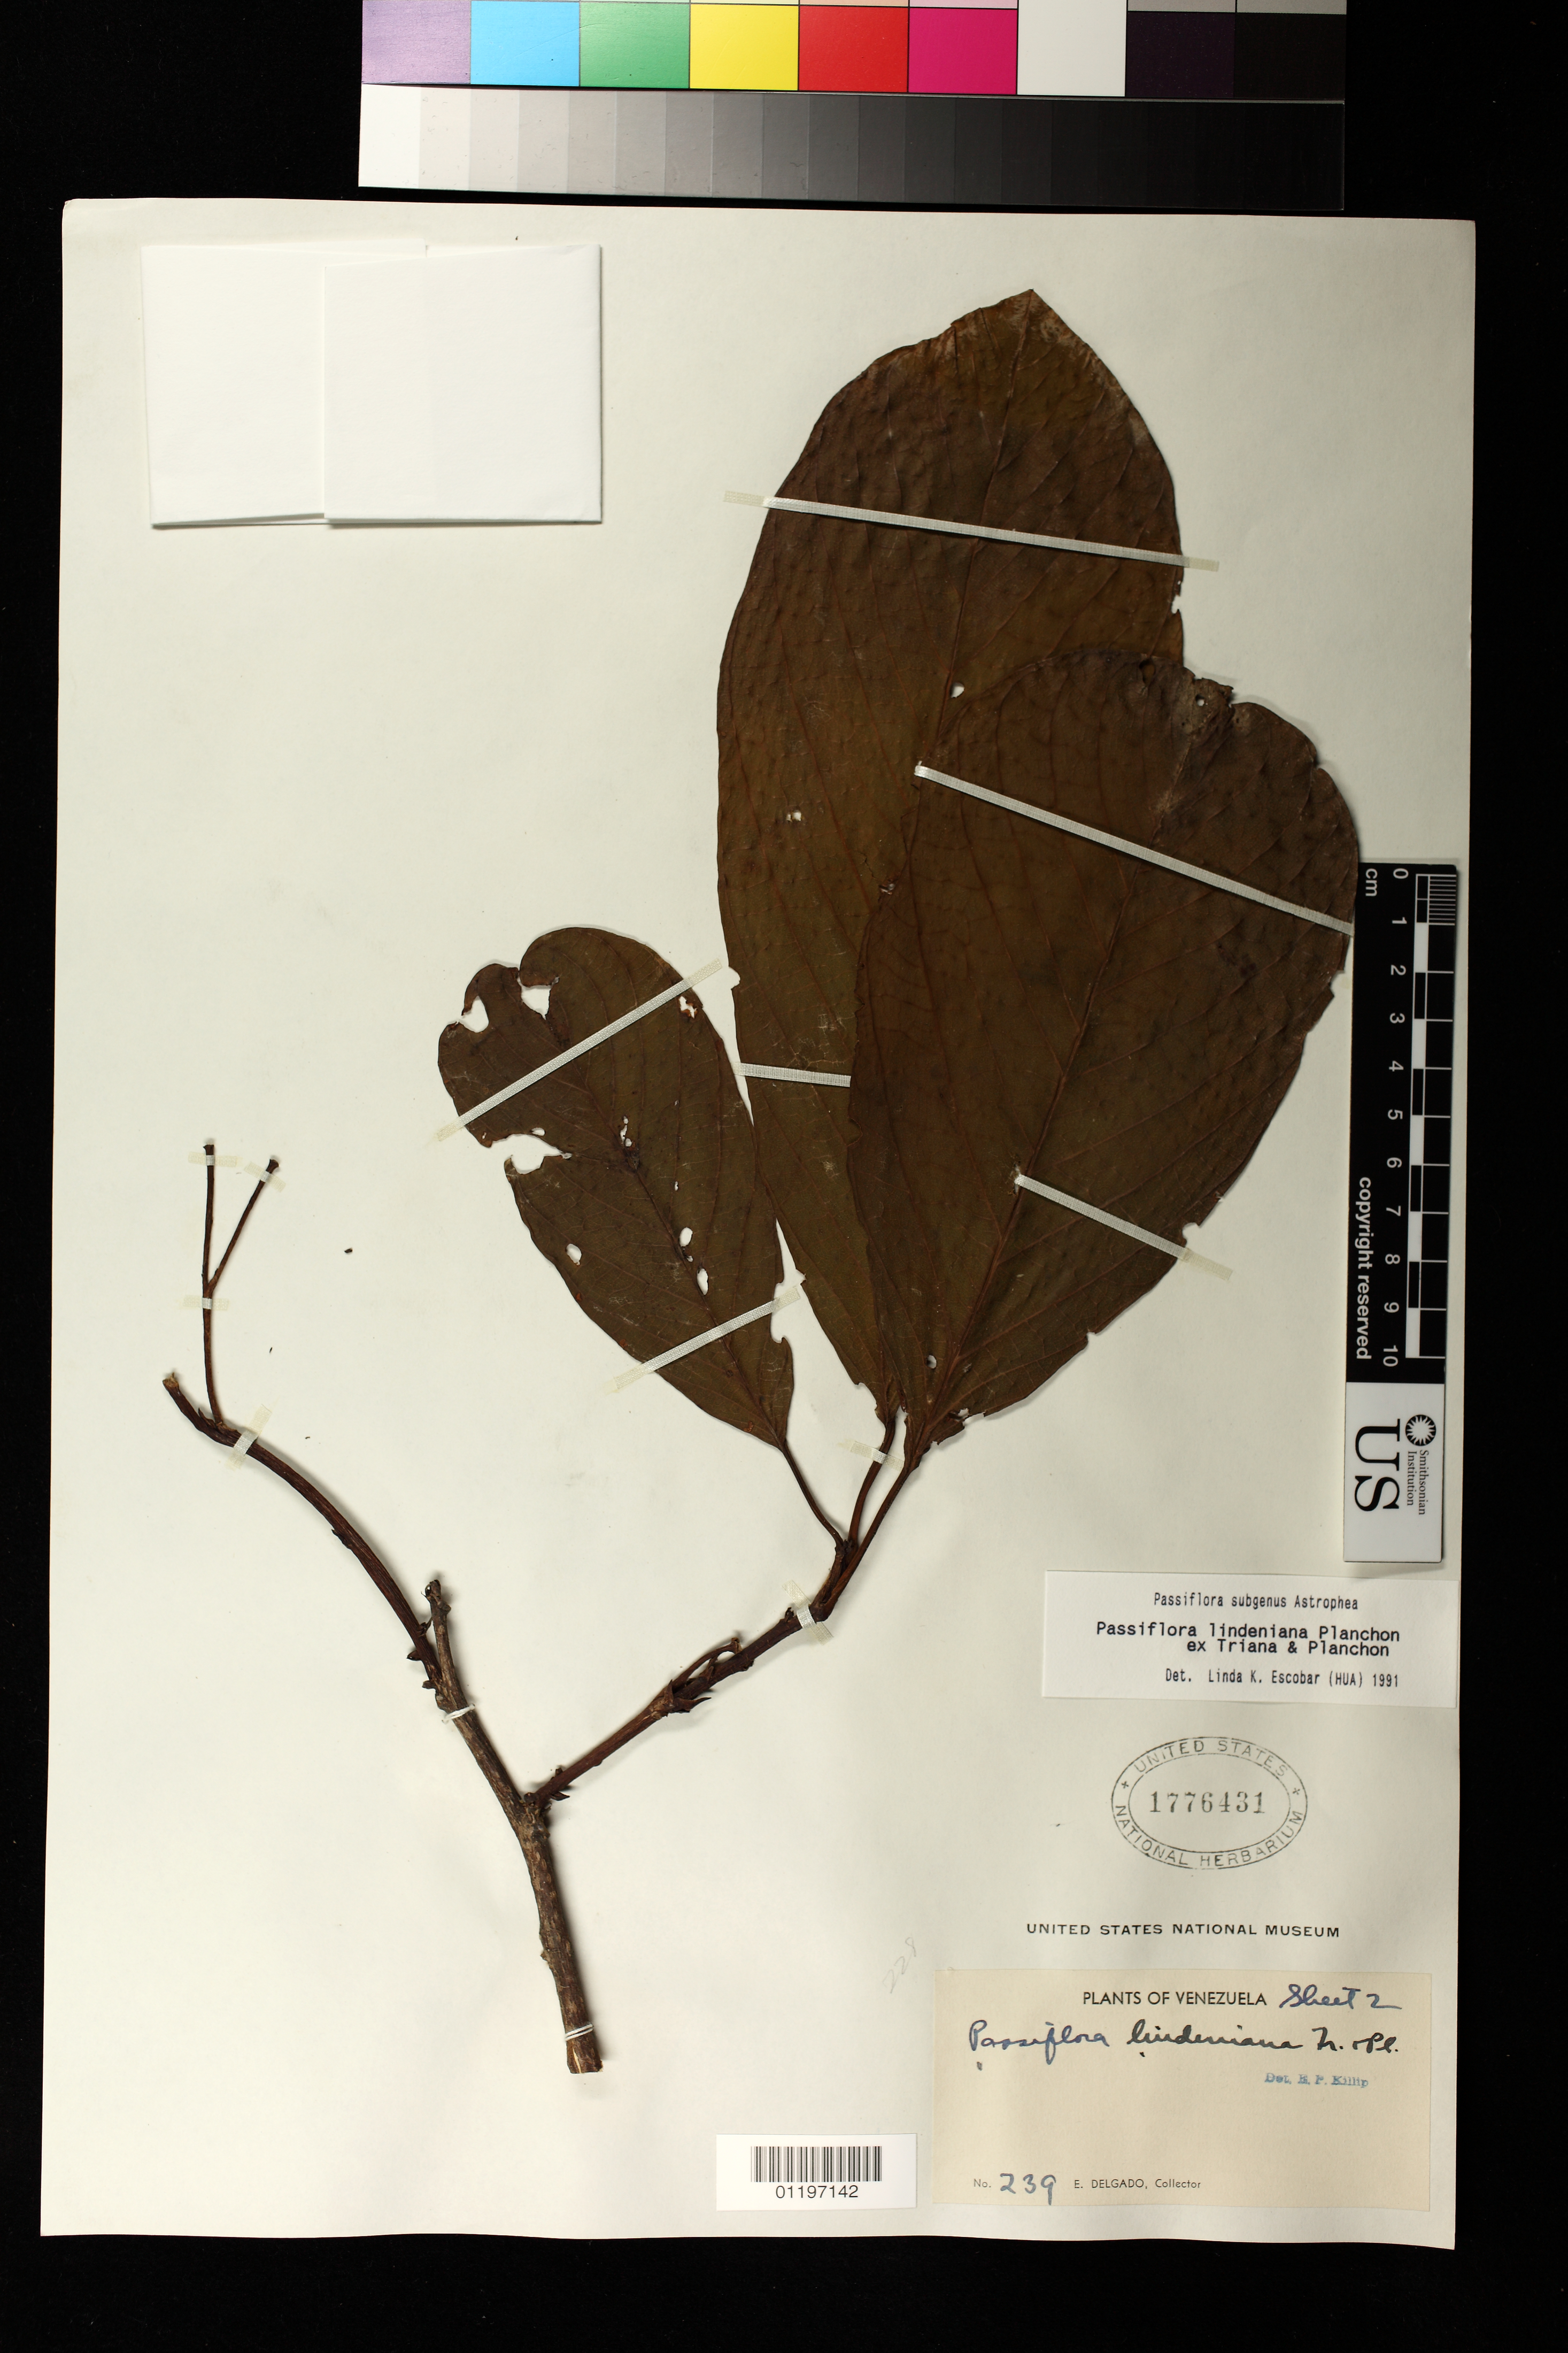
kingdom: Plantae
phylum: Tracheophyta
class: Magnoliopsida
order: Malpighiales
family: Passifloraceae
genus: Passiflora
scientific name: Passiflora lindeniana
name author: Planch.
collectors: E. Delgado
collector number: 239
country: Venezuela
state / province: Miranda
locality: Miranda: Hacienda Curucuti, Hacienda Mare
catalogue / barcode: US 1776431